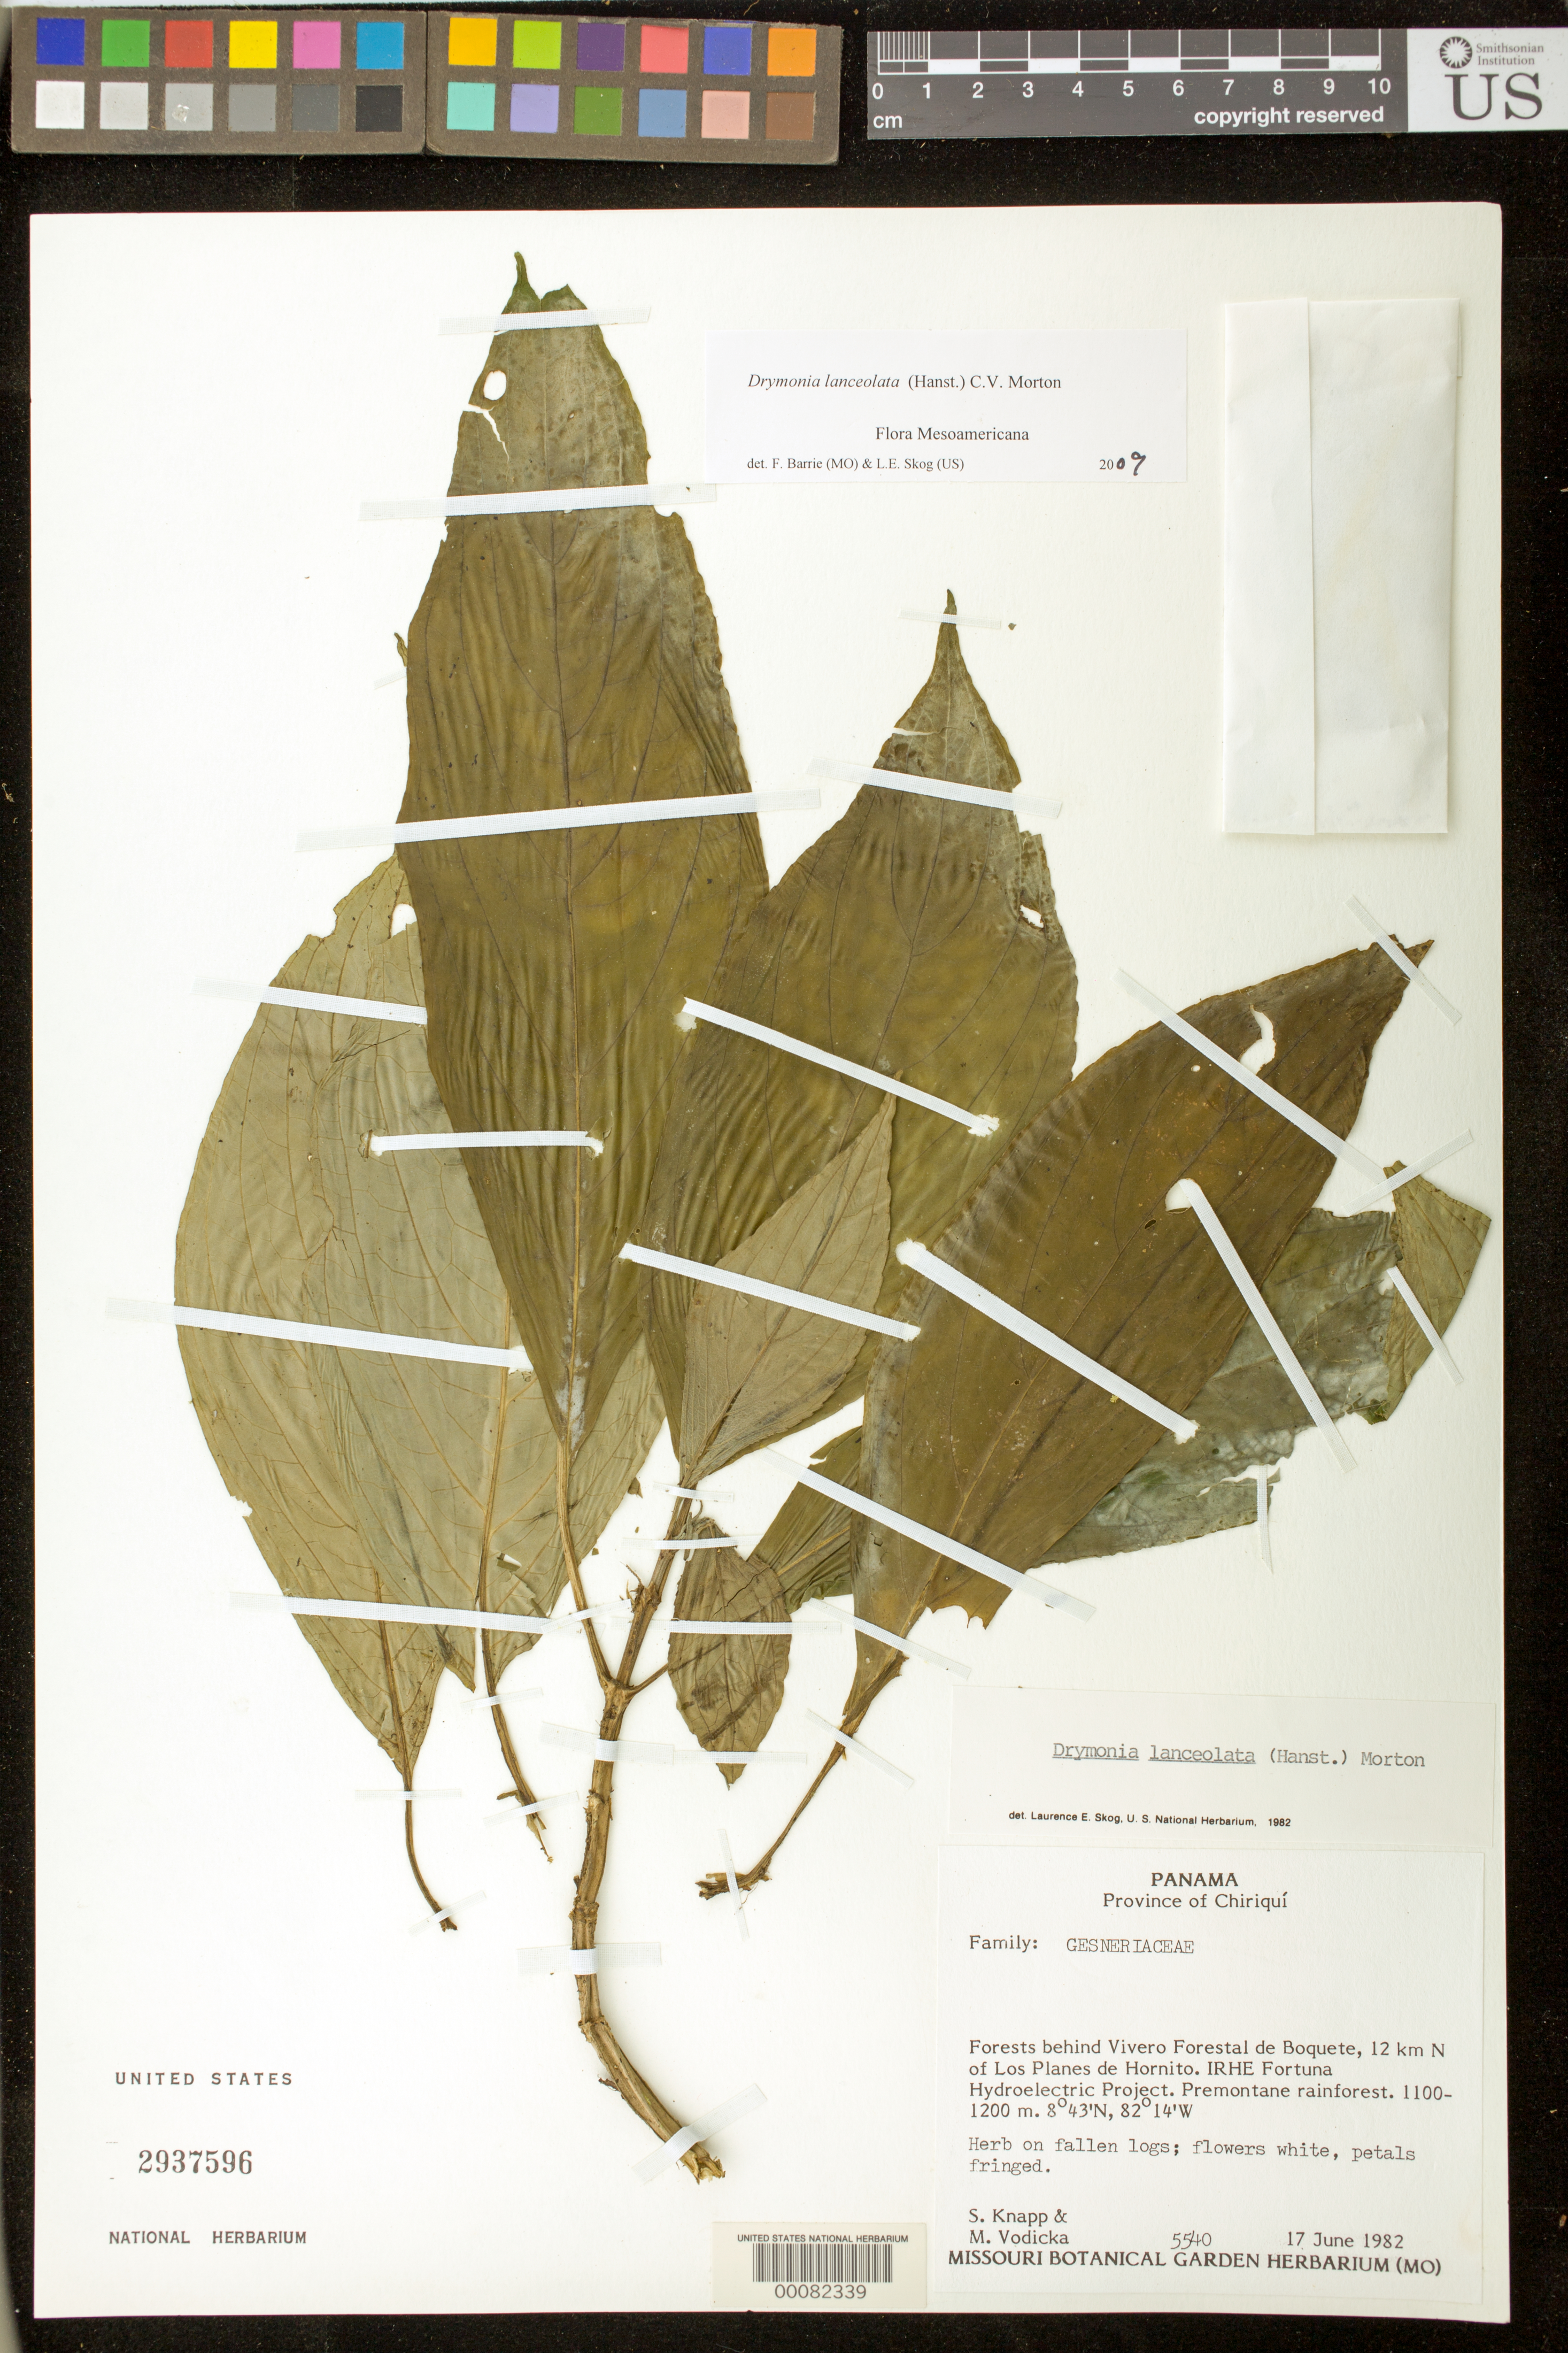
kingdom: Plantae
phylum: Tracheophyta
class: Magnoliopsida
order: Lamiales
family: Gesneriaceae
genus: Drymonia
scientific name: Drymonia lanceolata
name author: (Hanst.) C.V. Morton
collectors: S. Knapp & M. Vodicka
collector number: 5540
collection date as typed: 17 Jun 1982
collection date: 1982-06-17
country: Panama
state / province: Chiriquí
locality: Forests behind Vivero Forestal de Boquete, 12 km N of Los Planes de Hornito, IRHE Fortuna hydroelectric project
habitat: Premontane rainforest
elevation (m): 1100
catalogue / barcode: US 2937596